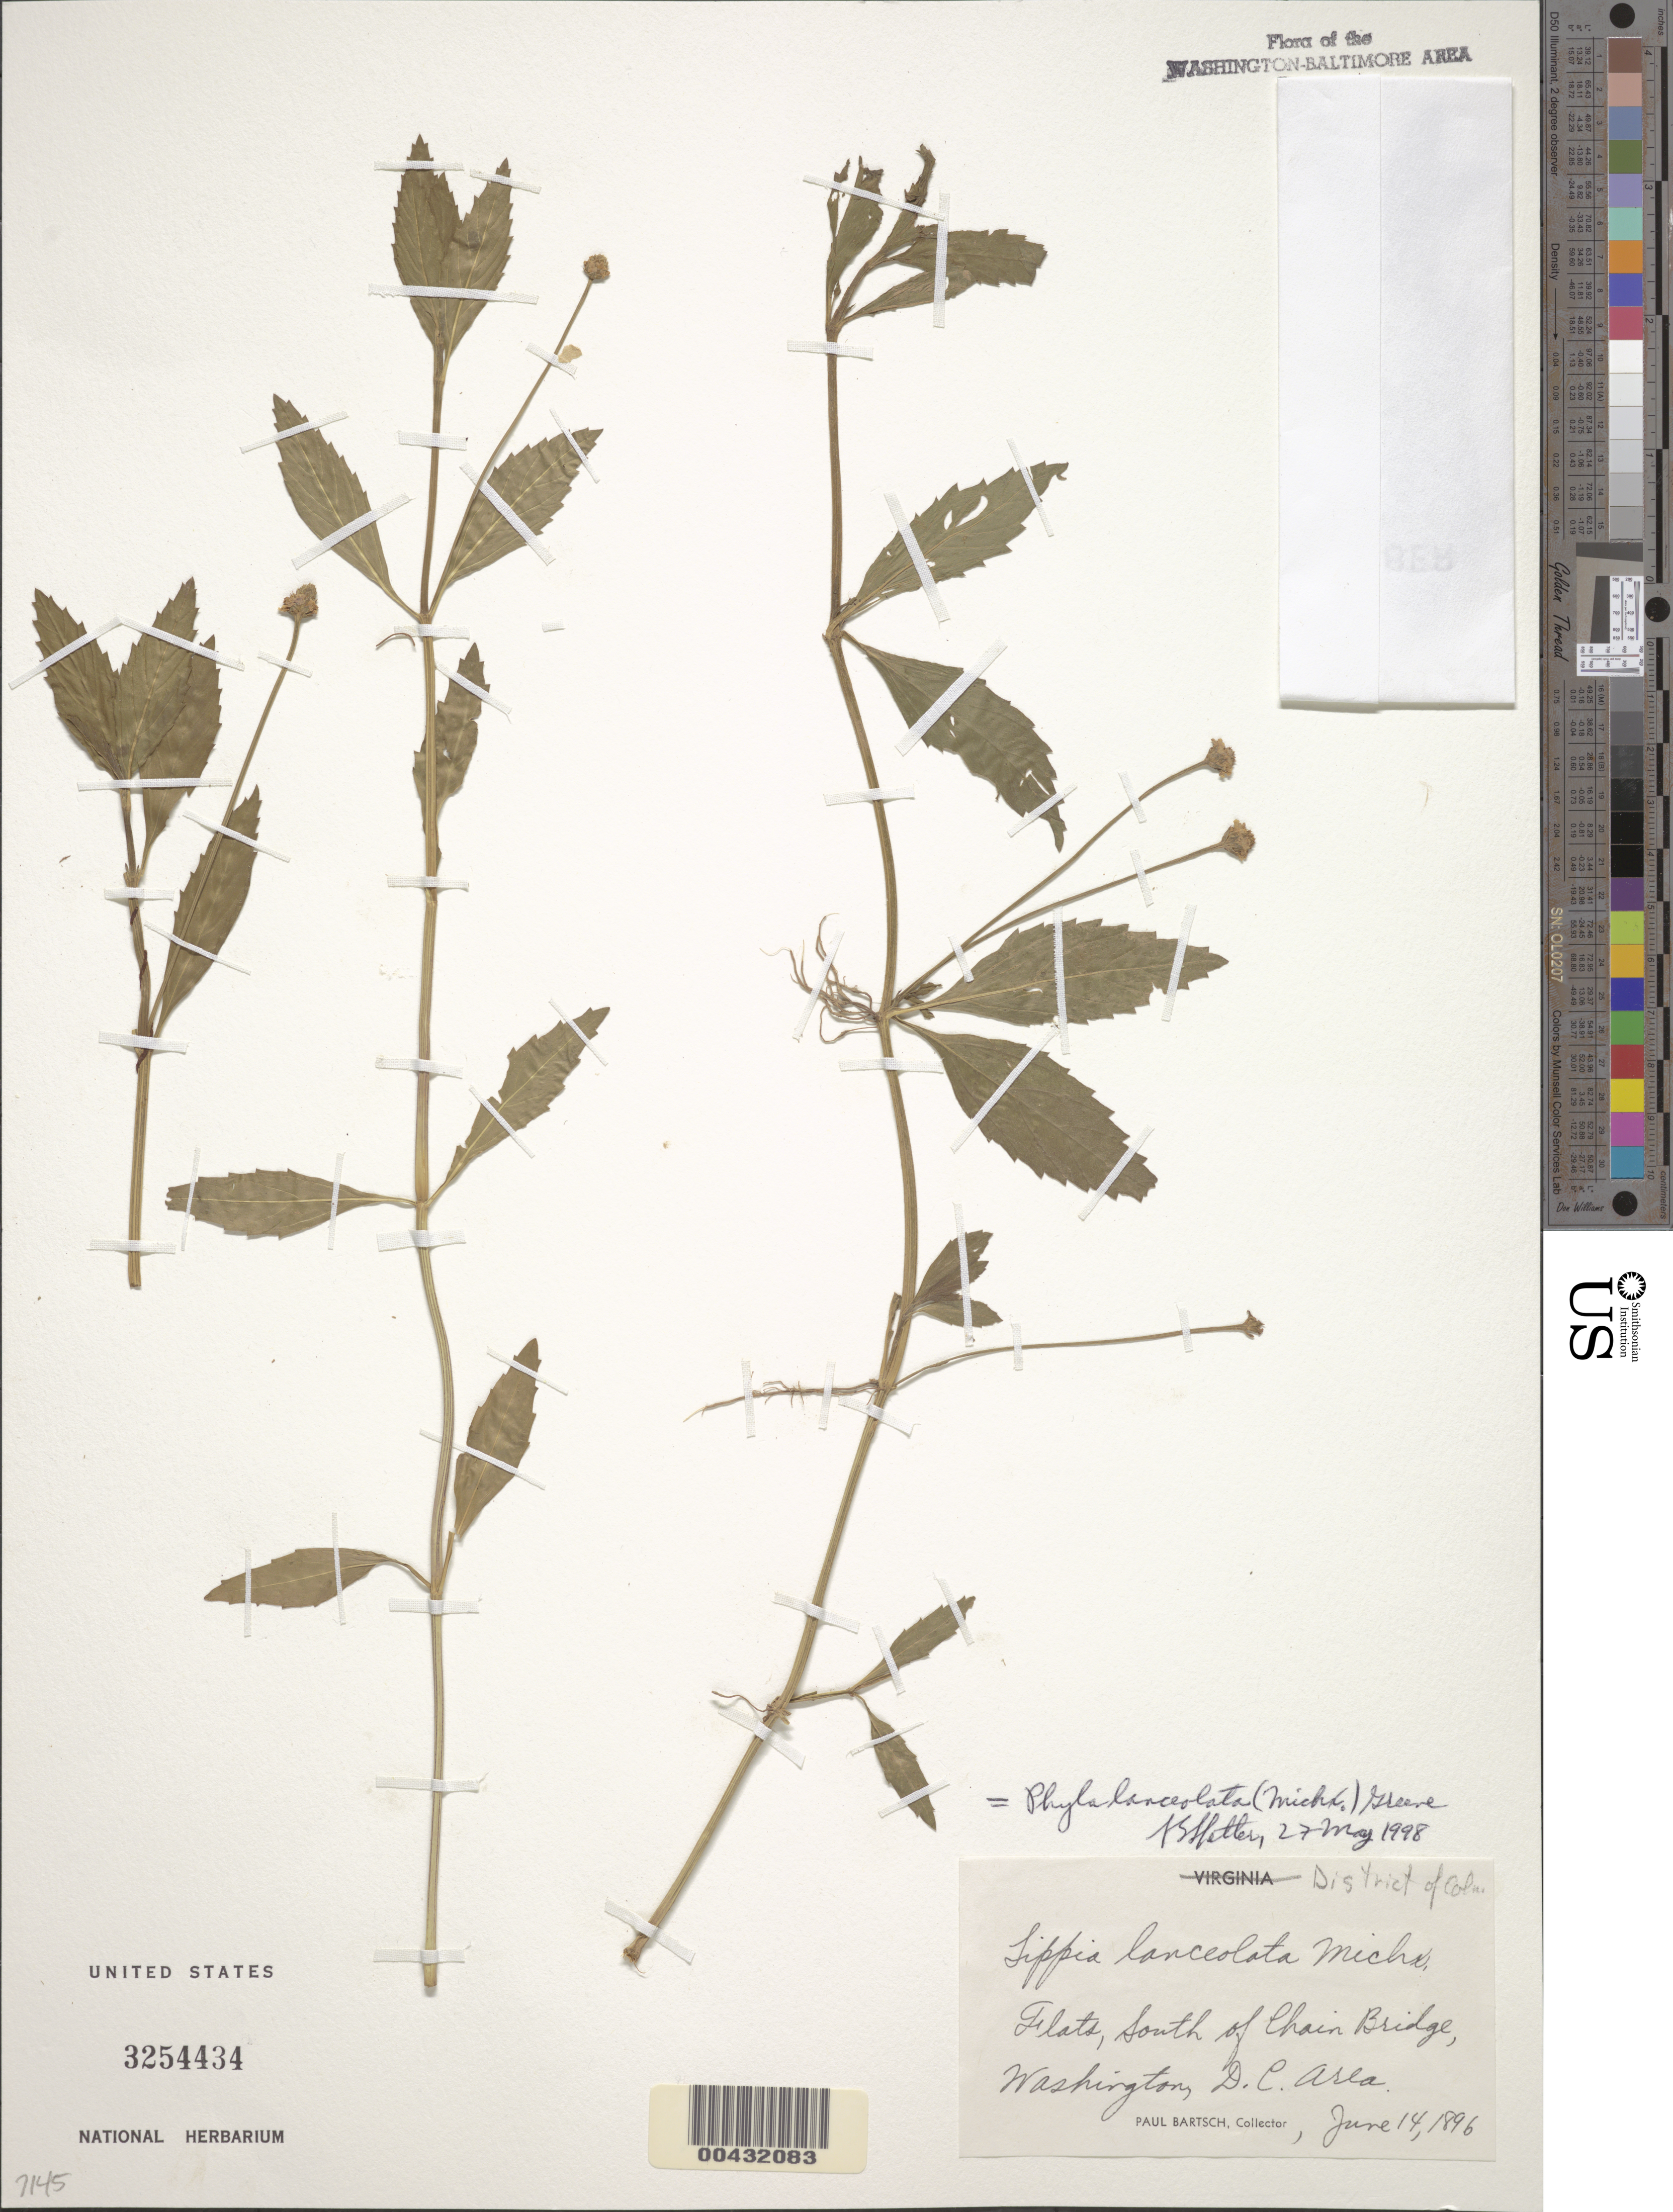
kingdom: Plantae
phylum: Tracheophyta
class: Magnoliopsida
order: Lamiales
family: Verbenaceae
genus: Phyla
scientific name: Phyla lanceolata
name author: (Michx.) Greene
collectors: P. Bartsch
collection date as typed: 14 Jun 1896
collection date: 1896-06-14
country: United States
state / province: District of Columbia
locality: S of Chain Bridge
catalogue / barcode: US 3254434